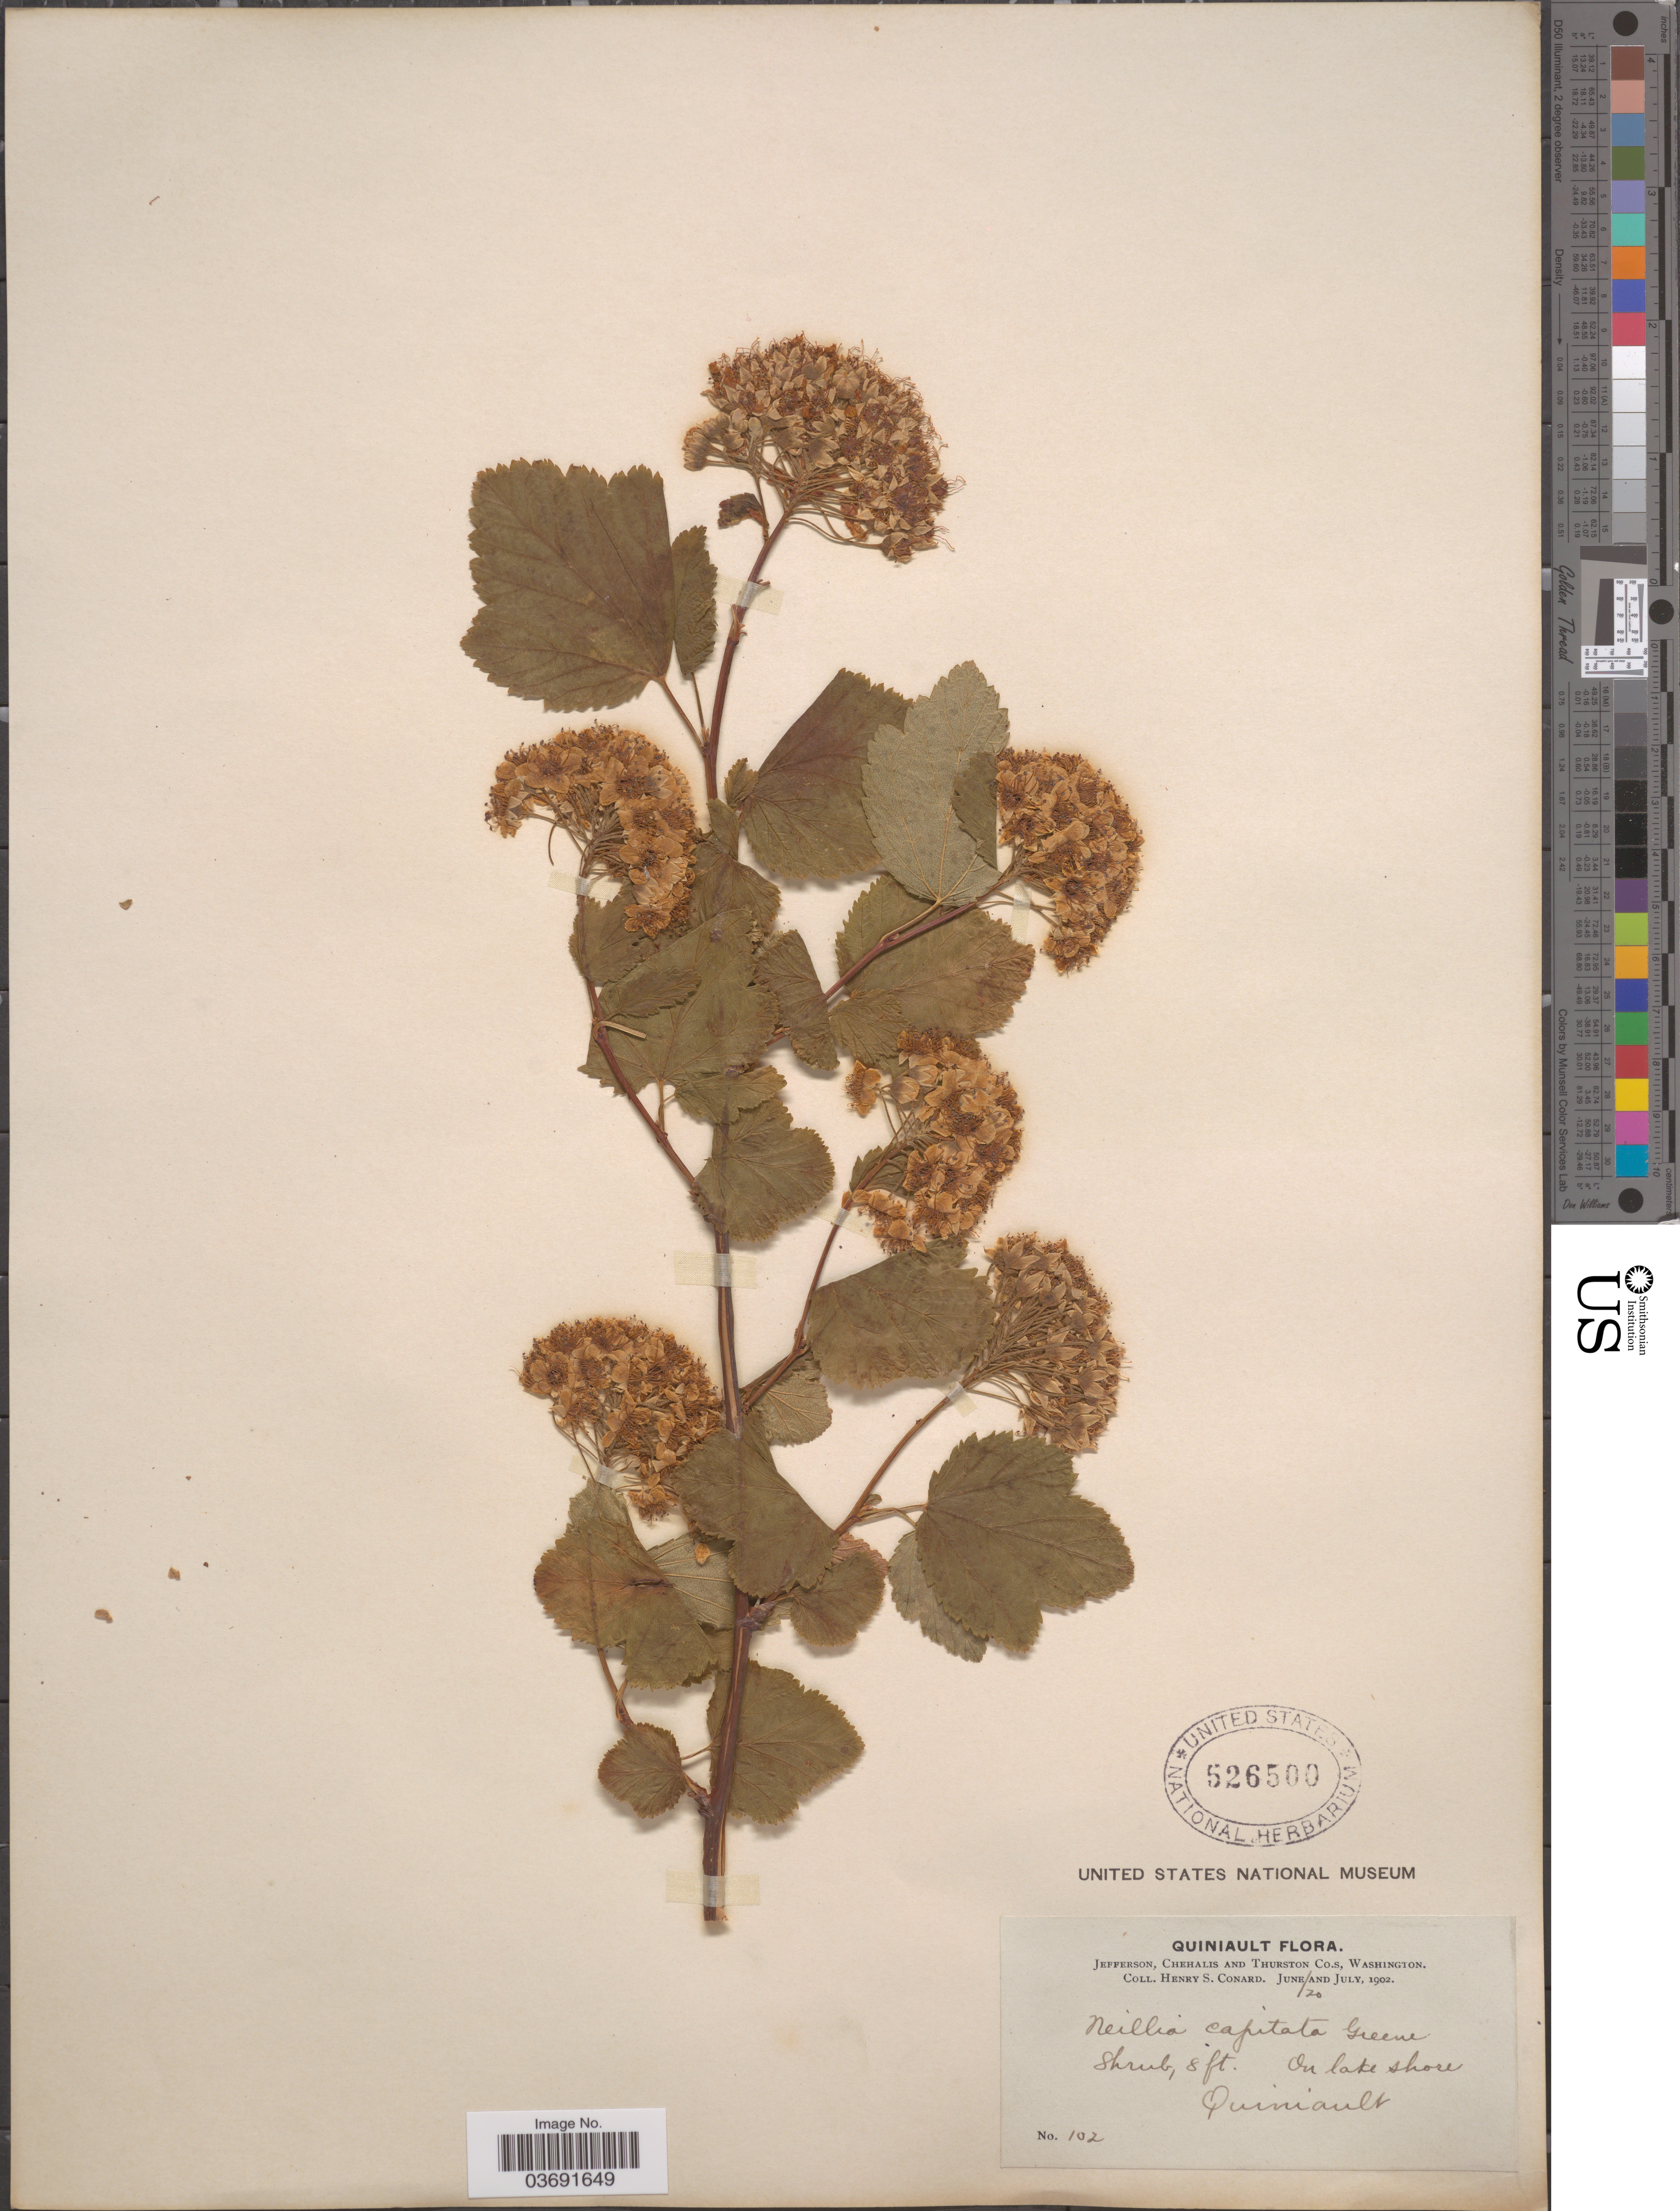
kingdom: Plantae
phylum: Tracheophyta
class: Magnoliopsida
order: Rosales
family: Rosaceae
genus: Physocarpus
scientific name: Physocarpus capitatus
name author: (Pursh) Kuntze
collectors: H. S. Conard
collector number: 102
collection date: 1902-06-20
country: United States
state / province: Washington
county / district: Thurston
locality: Quiniault. Jefferson, Chehalis and Thurston Co.s.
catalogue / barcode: US 526500